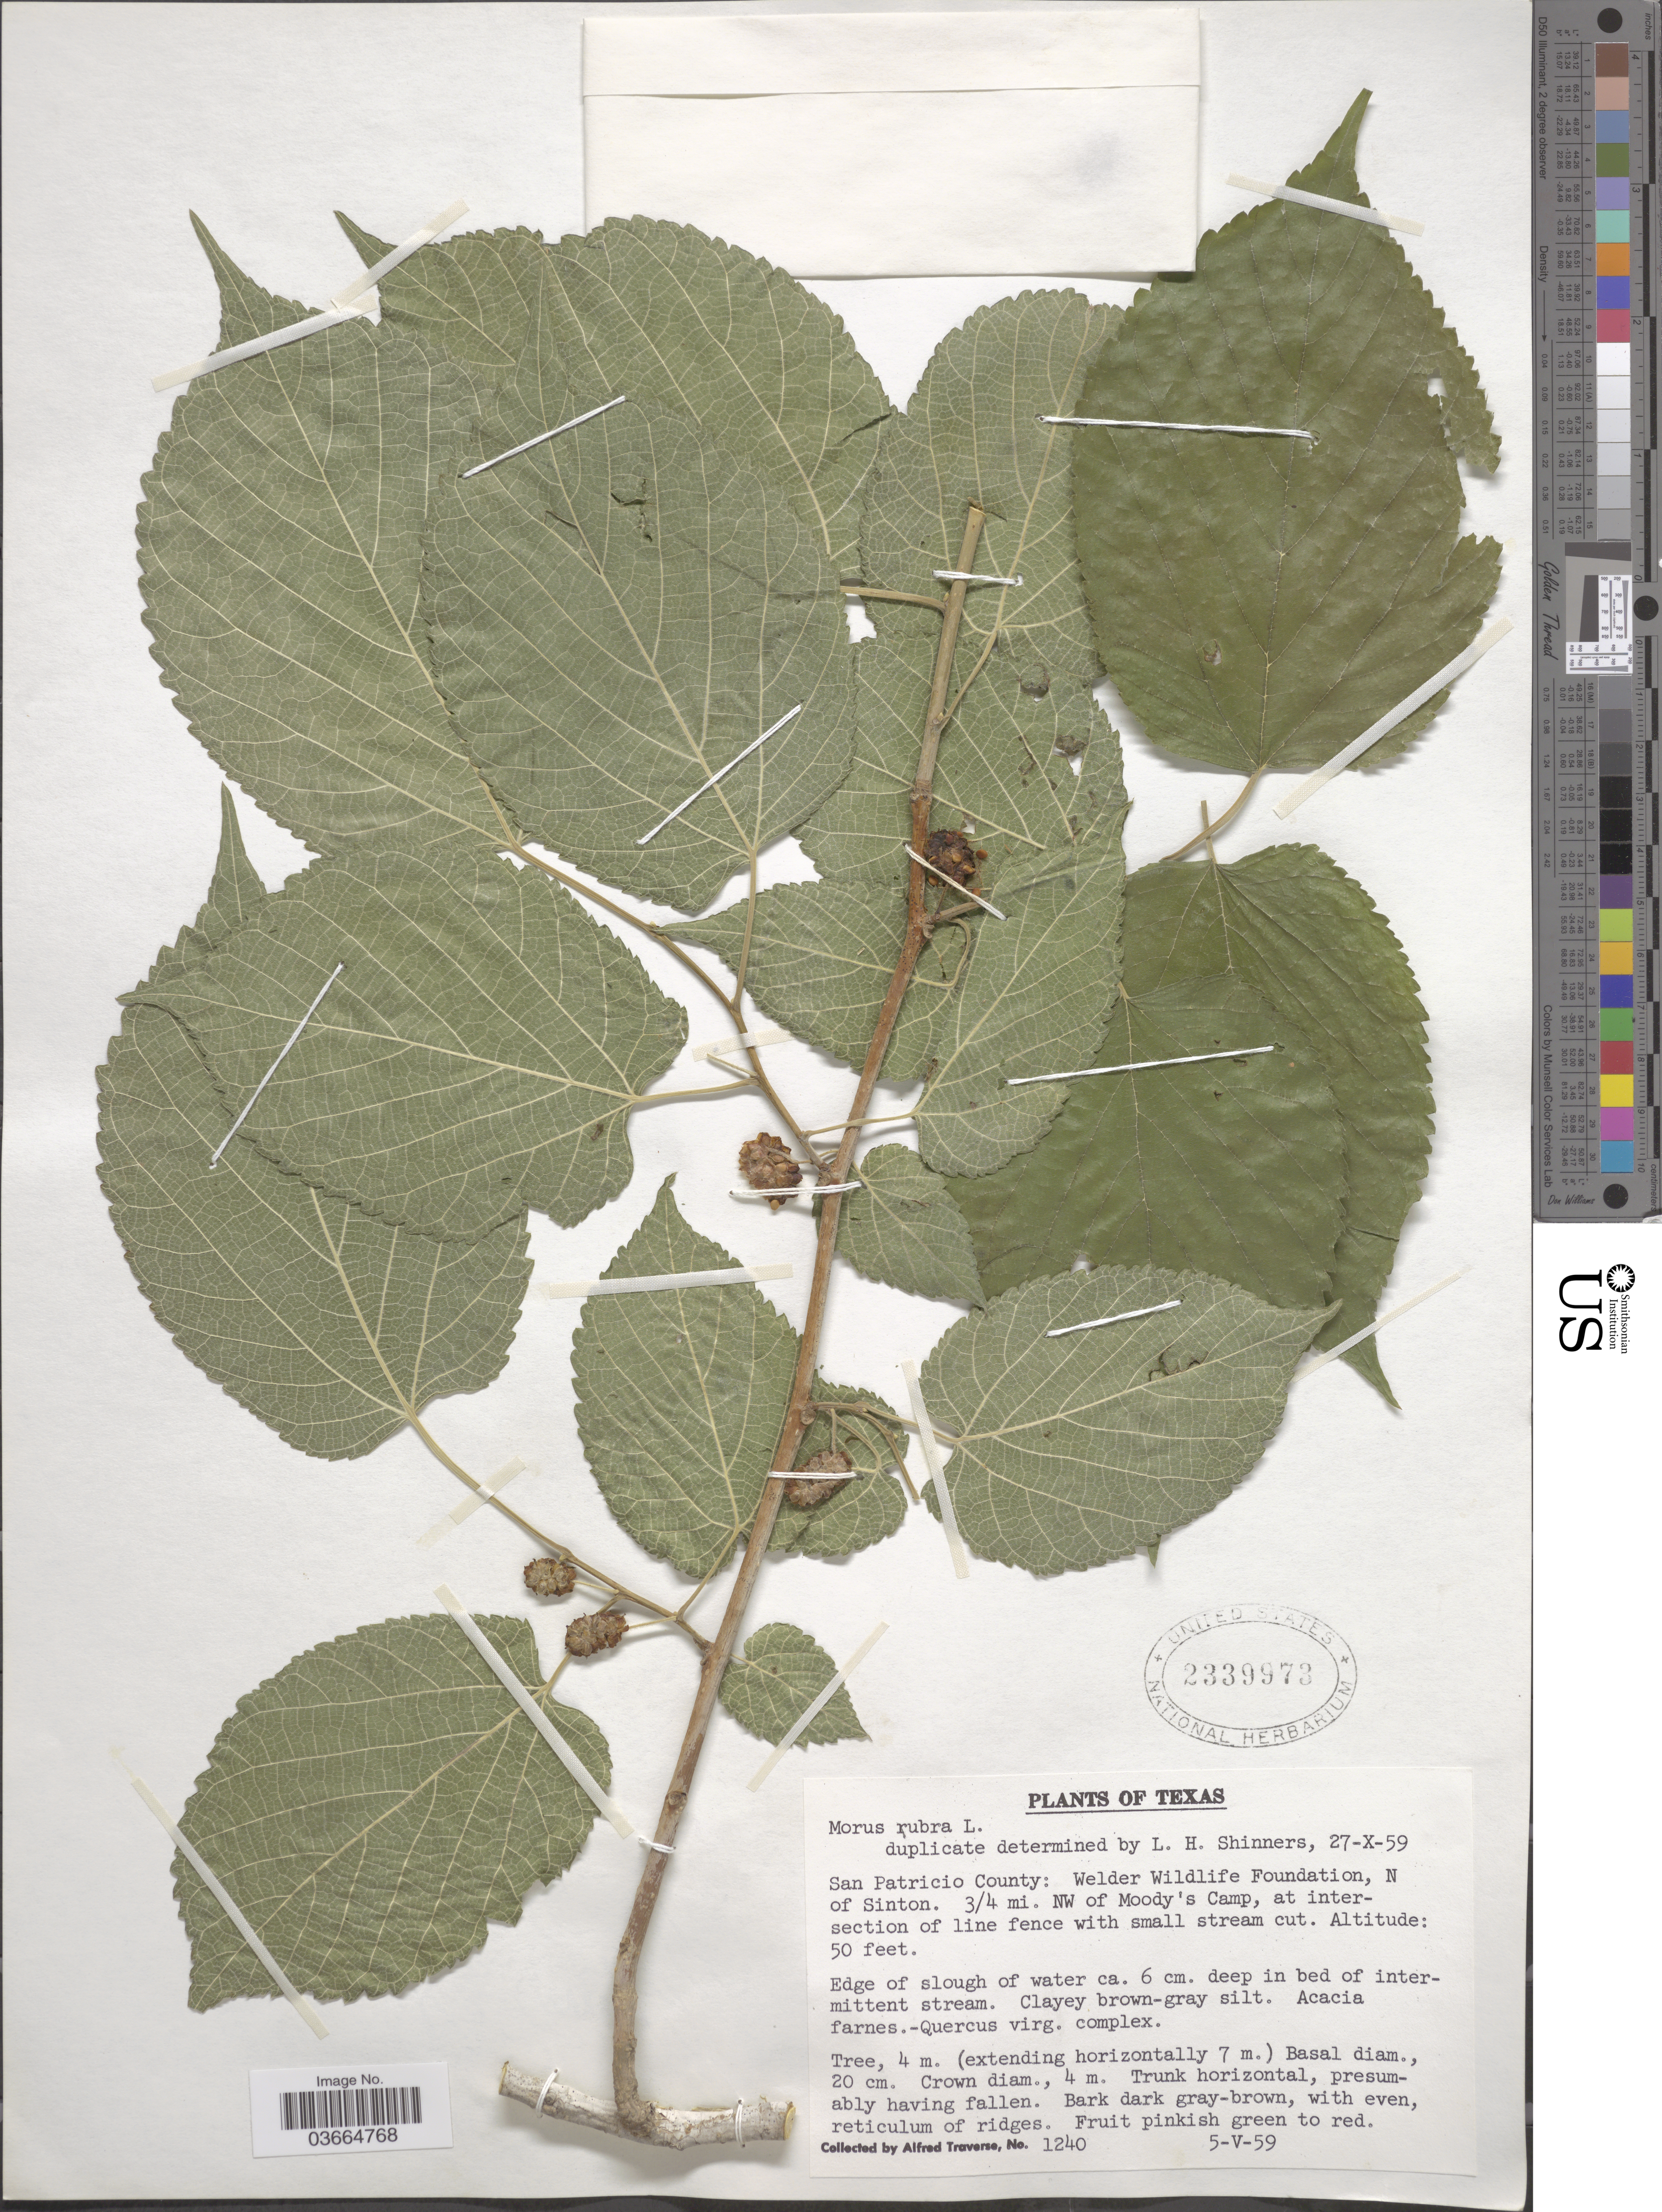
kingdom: Plantae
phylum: Tracheophyta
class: Magnoliopsida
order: Rosales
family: Moraceae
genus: Morus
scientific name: Morus rubra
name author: L.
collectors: A. Traverse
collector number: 1240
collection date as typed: Transcribed d/m/y: 5/5/59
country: United States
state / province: Texas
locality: San Patricio County: Welder Wildlife Foundation, N of Sinton. ¾ mi. NW of Moody's Camp, at intersection of line fence with small stream cut.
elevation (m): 15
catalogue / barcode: US 2339978